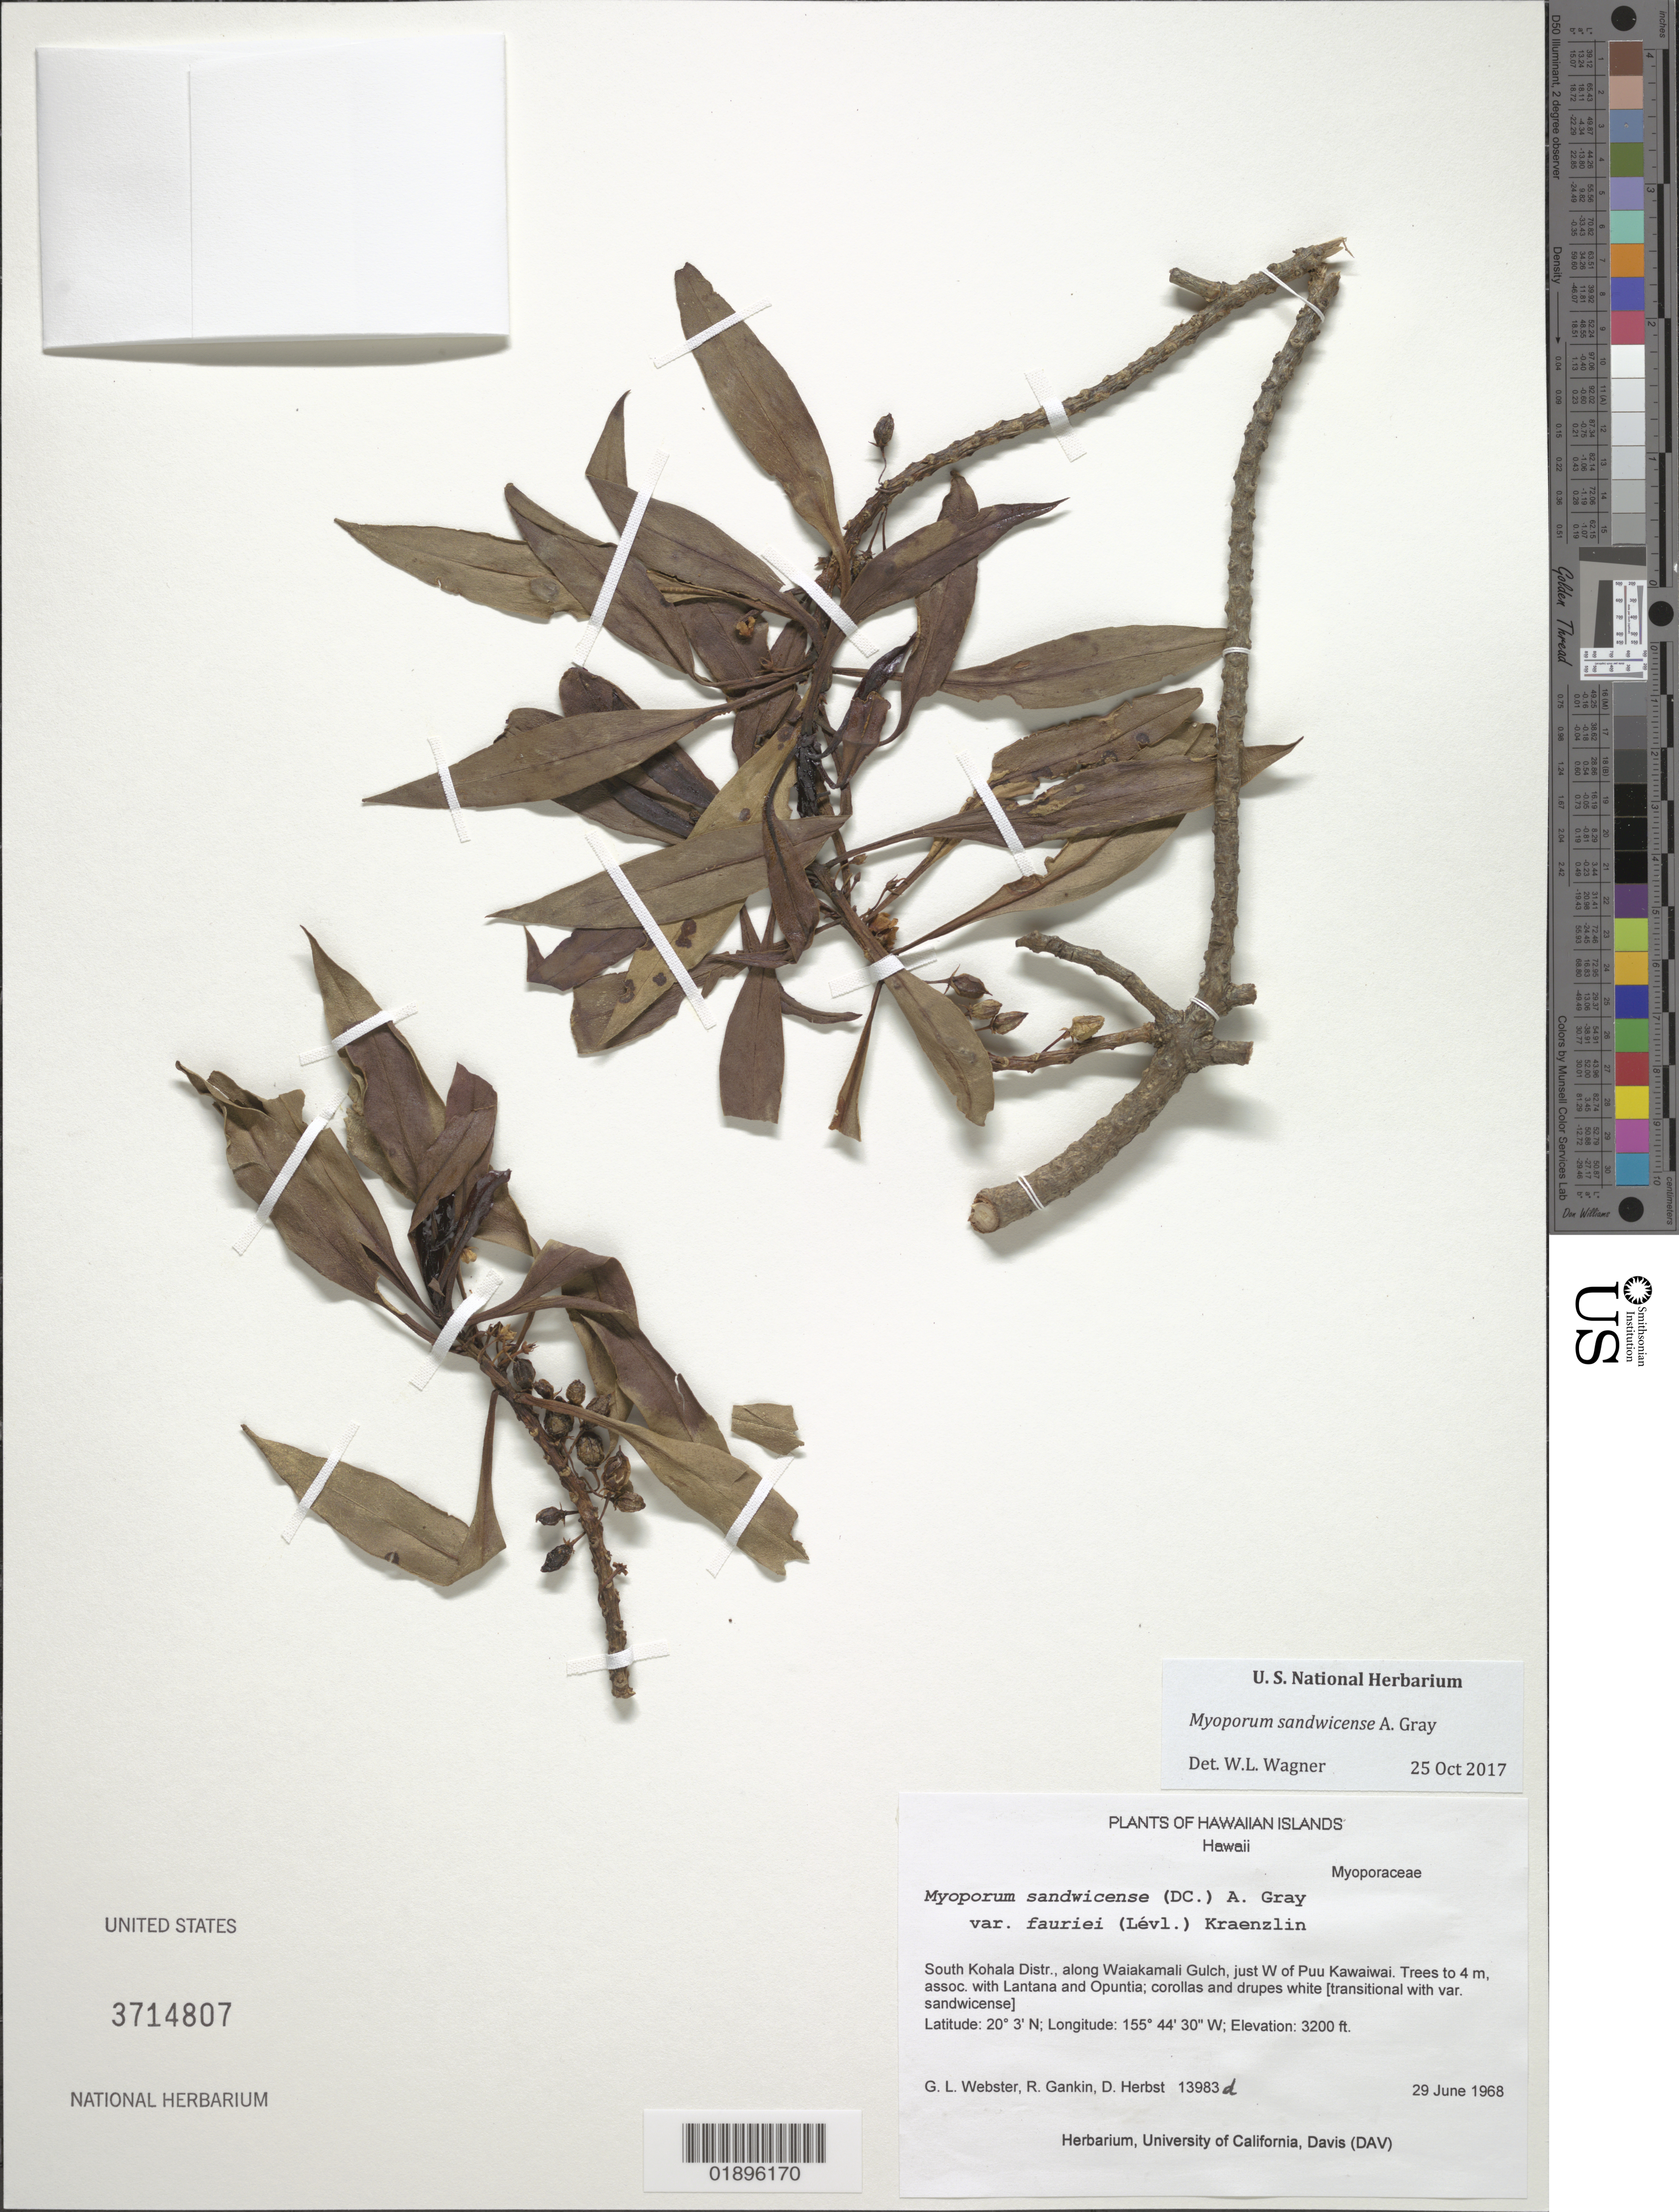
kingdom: Plantae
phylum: Tracheophyta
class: Magnoliopsida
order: Lamiales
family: Scrophulariaceae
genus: Myoporum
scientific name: Myoporum sandwicense subsp. sandwicense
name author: A. Gray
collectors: G. L. Webster, R. Gankin & D. R. Herbst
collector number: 13983d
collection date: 1968-06-29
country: United States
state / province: Hawaii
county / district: Hawaii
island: Hawaii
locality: South Kohala District, along Waiakamali Gulch, just W of Puu Kawaiwai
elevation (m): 975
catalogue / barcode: US 3714807